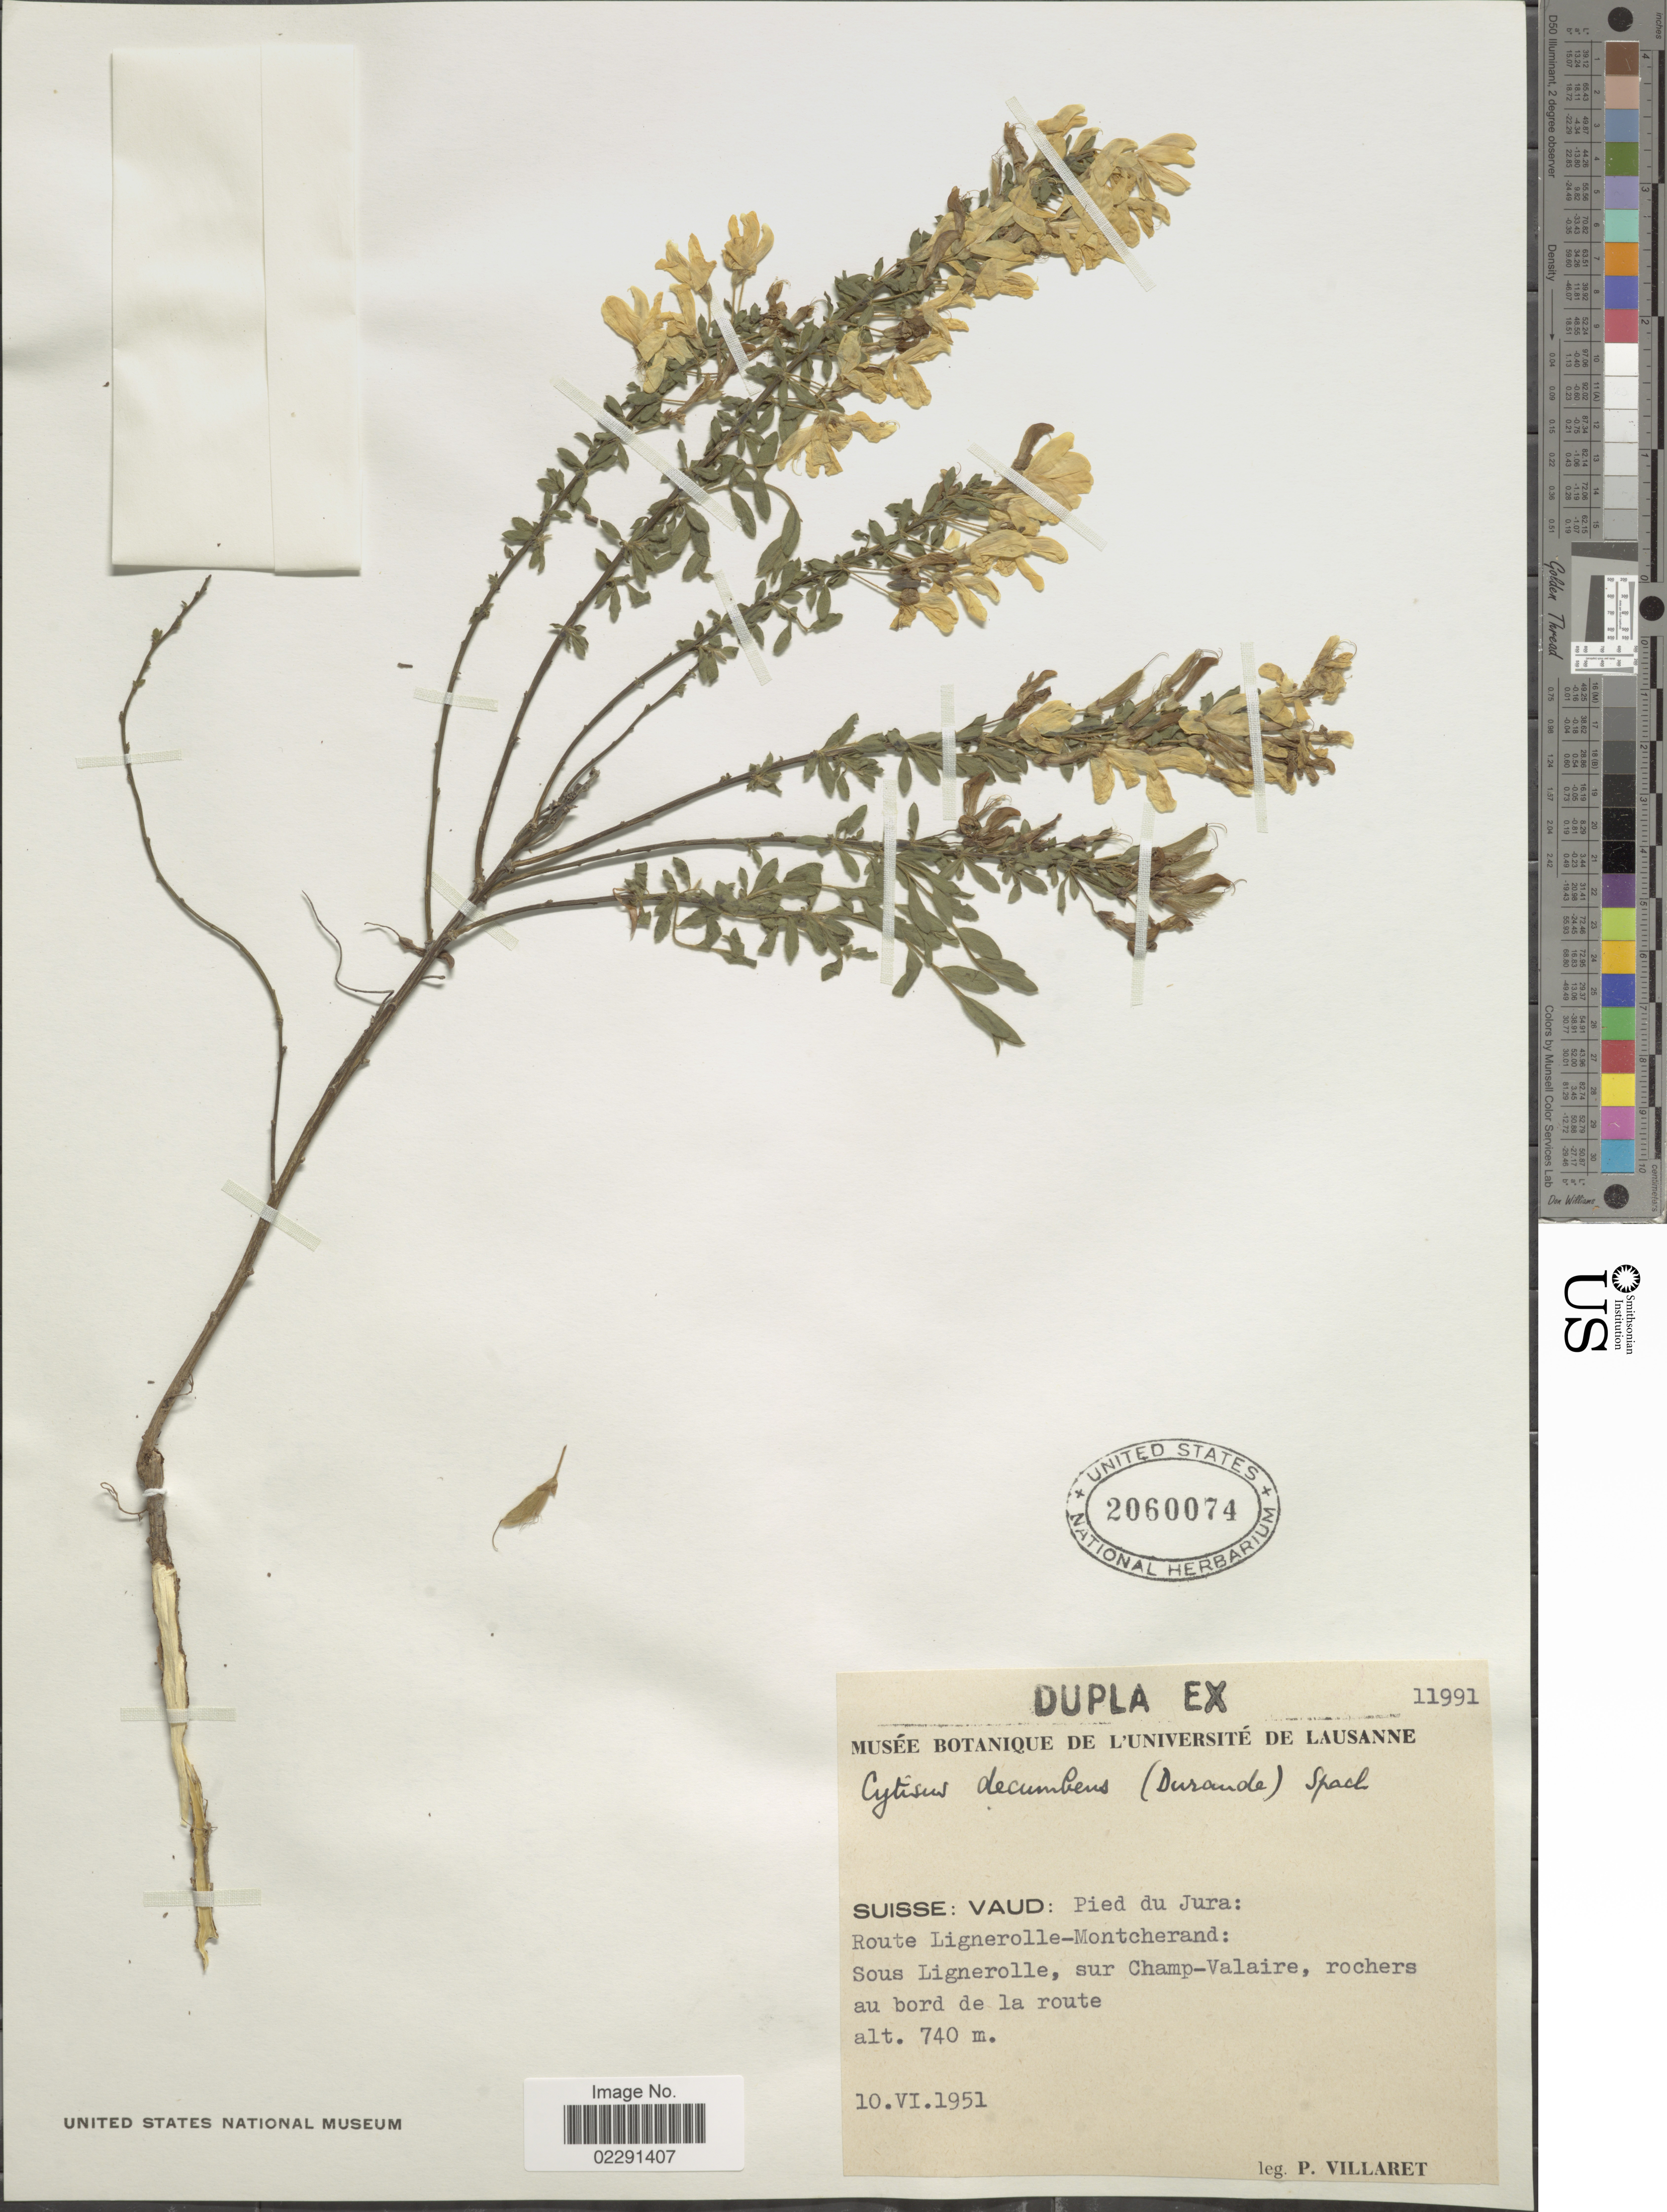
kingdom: Plantae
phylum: Tracheophyta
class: Magnoliopsida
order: Fabales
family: Fabaceae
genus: Cytisus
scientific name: Cytisus decumbens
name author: (Durande) Spach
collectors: P. Villaret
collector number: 11991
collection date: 1951-06-10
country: Switzerland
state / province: Vaud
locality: Pied du Jura: Route Lignerolle-Montcherand: Sous Lignerolle, sur Champ-Valaire, rochers au bord de la route.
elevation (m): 740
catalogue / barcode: US 2060074